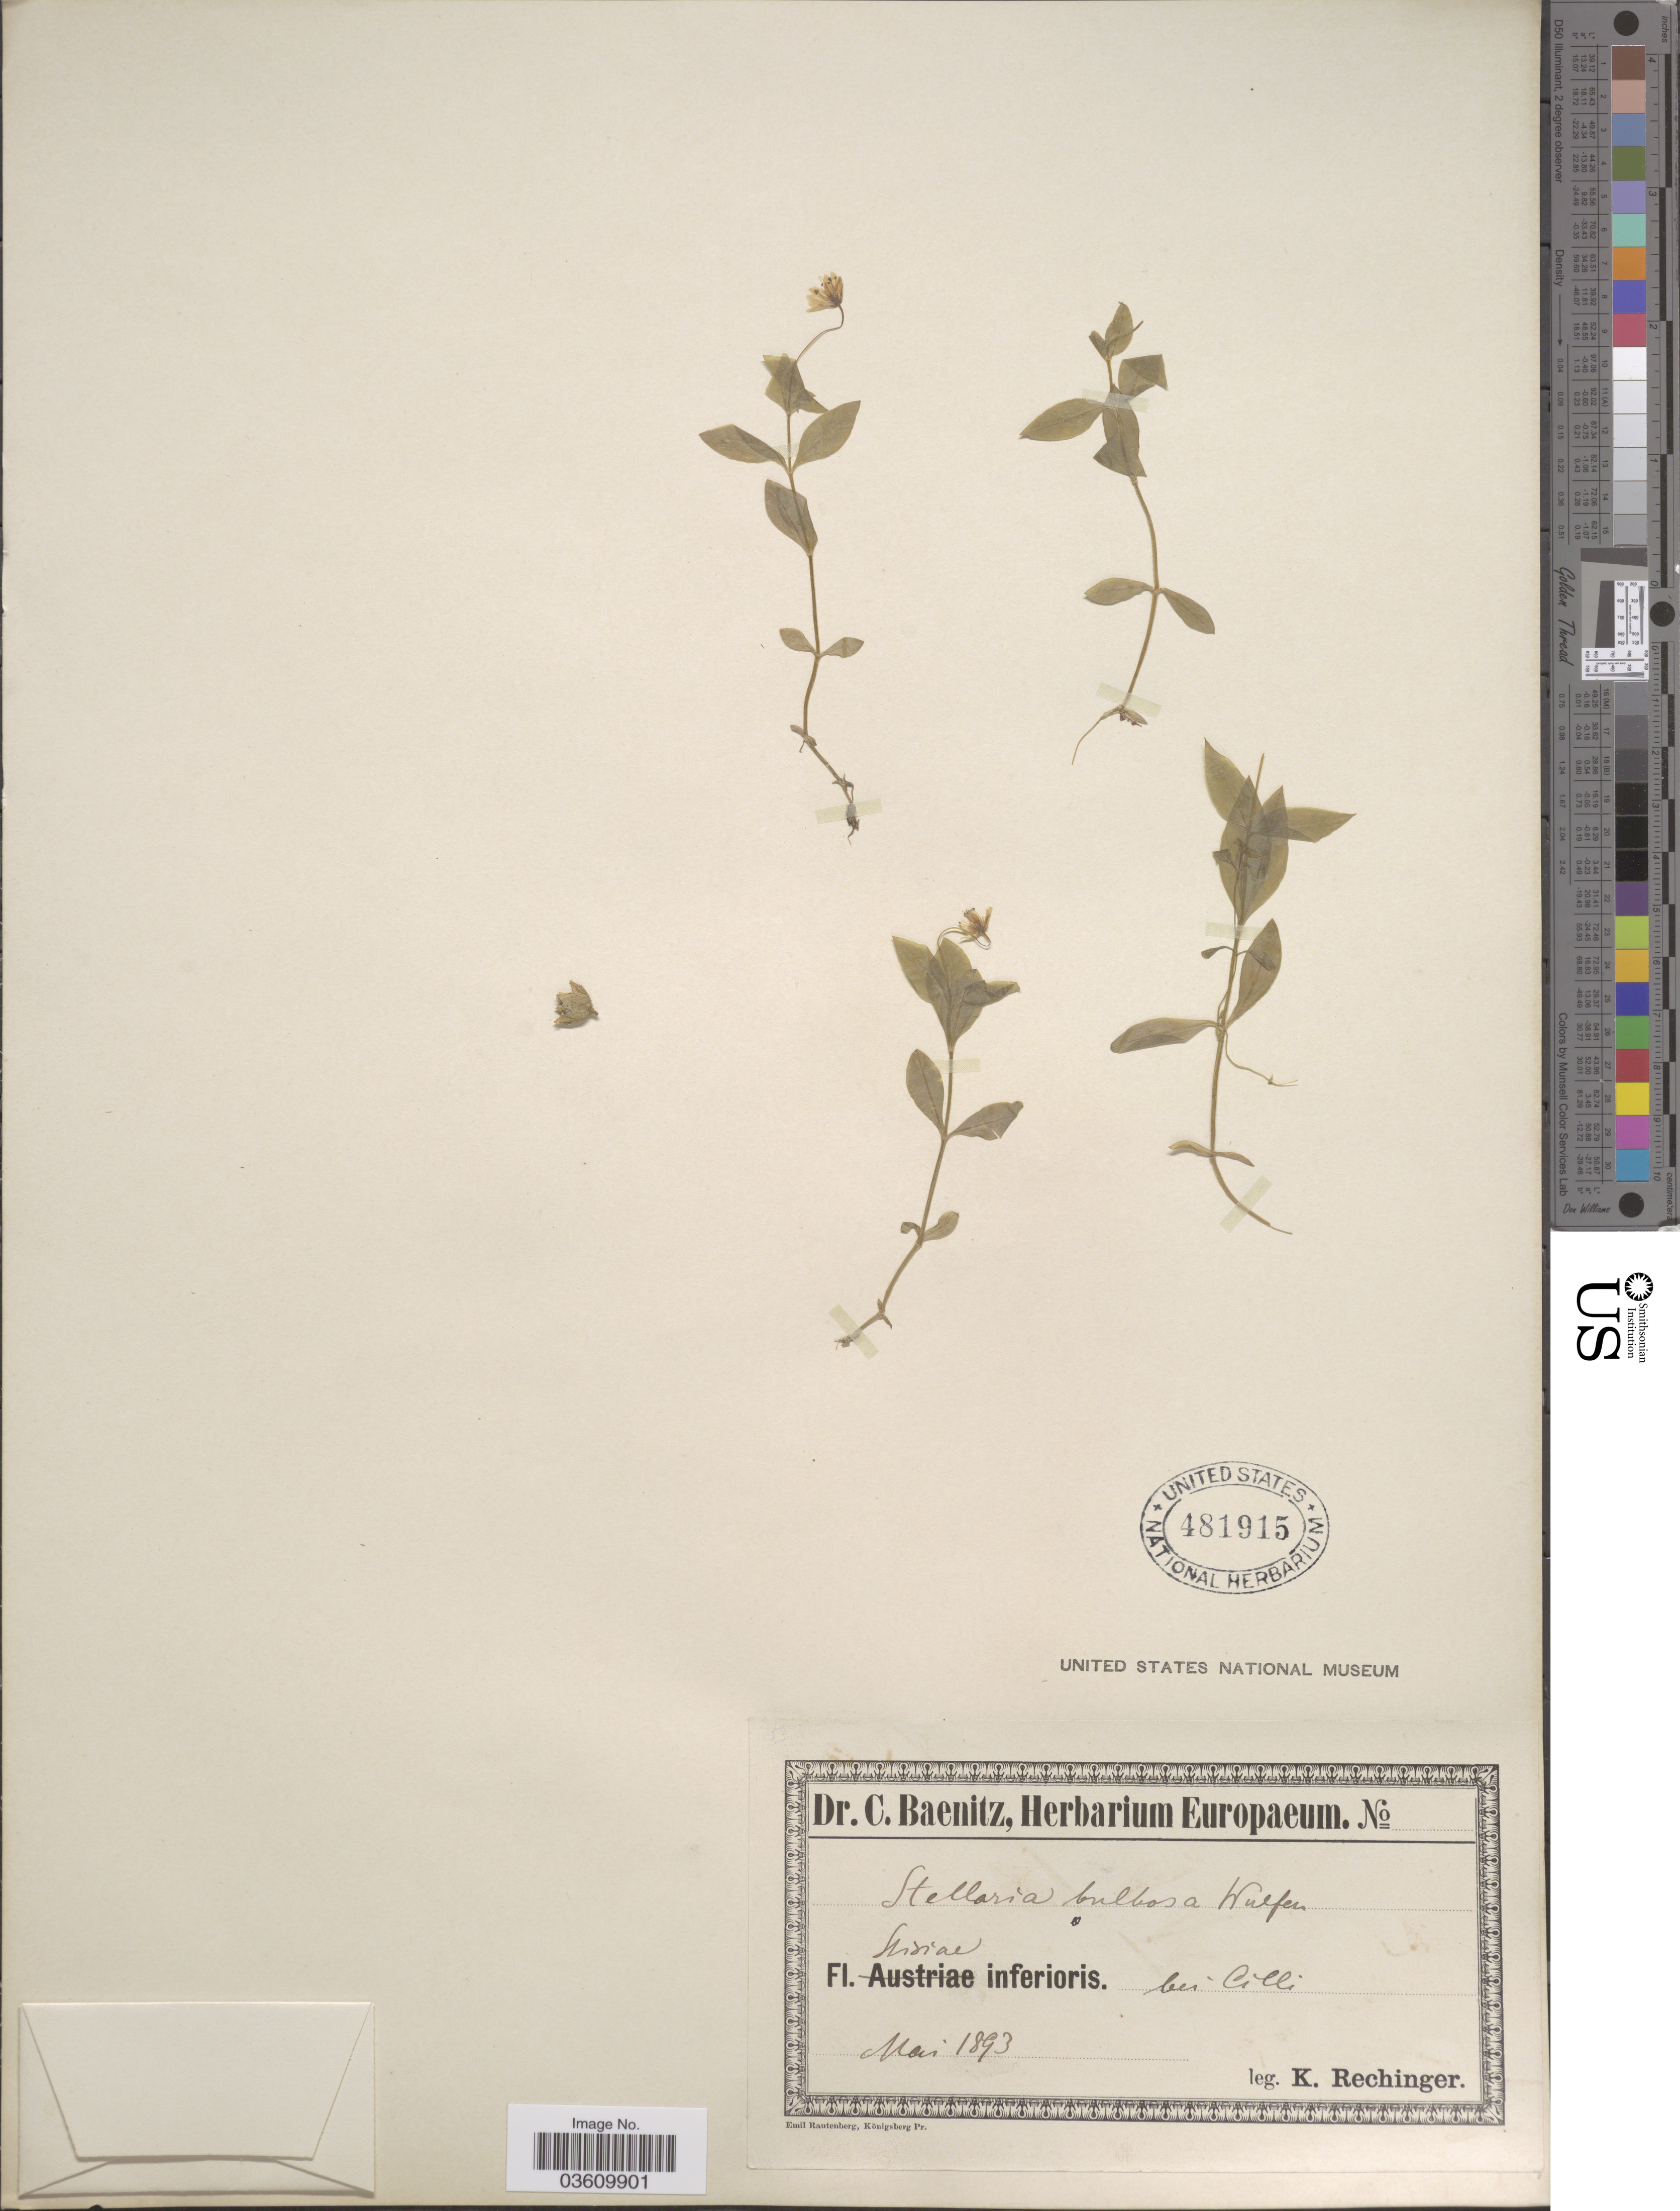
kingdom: Plantae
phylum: Tracheophyta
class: Magnoliopsida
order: Caryophyllales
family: Caryophyllaceae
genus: Stellaria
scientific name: Stellaria bulbosa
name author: Wulfen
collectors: K. Rechinger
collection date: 1893-05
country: Austria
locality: Stiriae inferioris, bei Cilli.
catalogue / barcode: US 481915